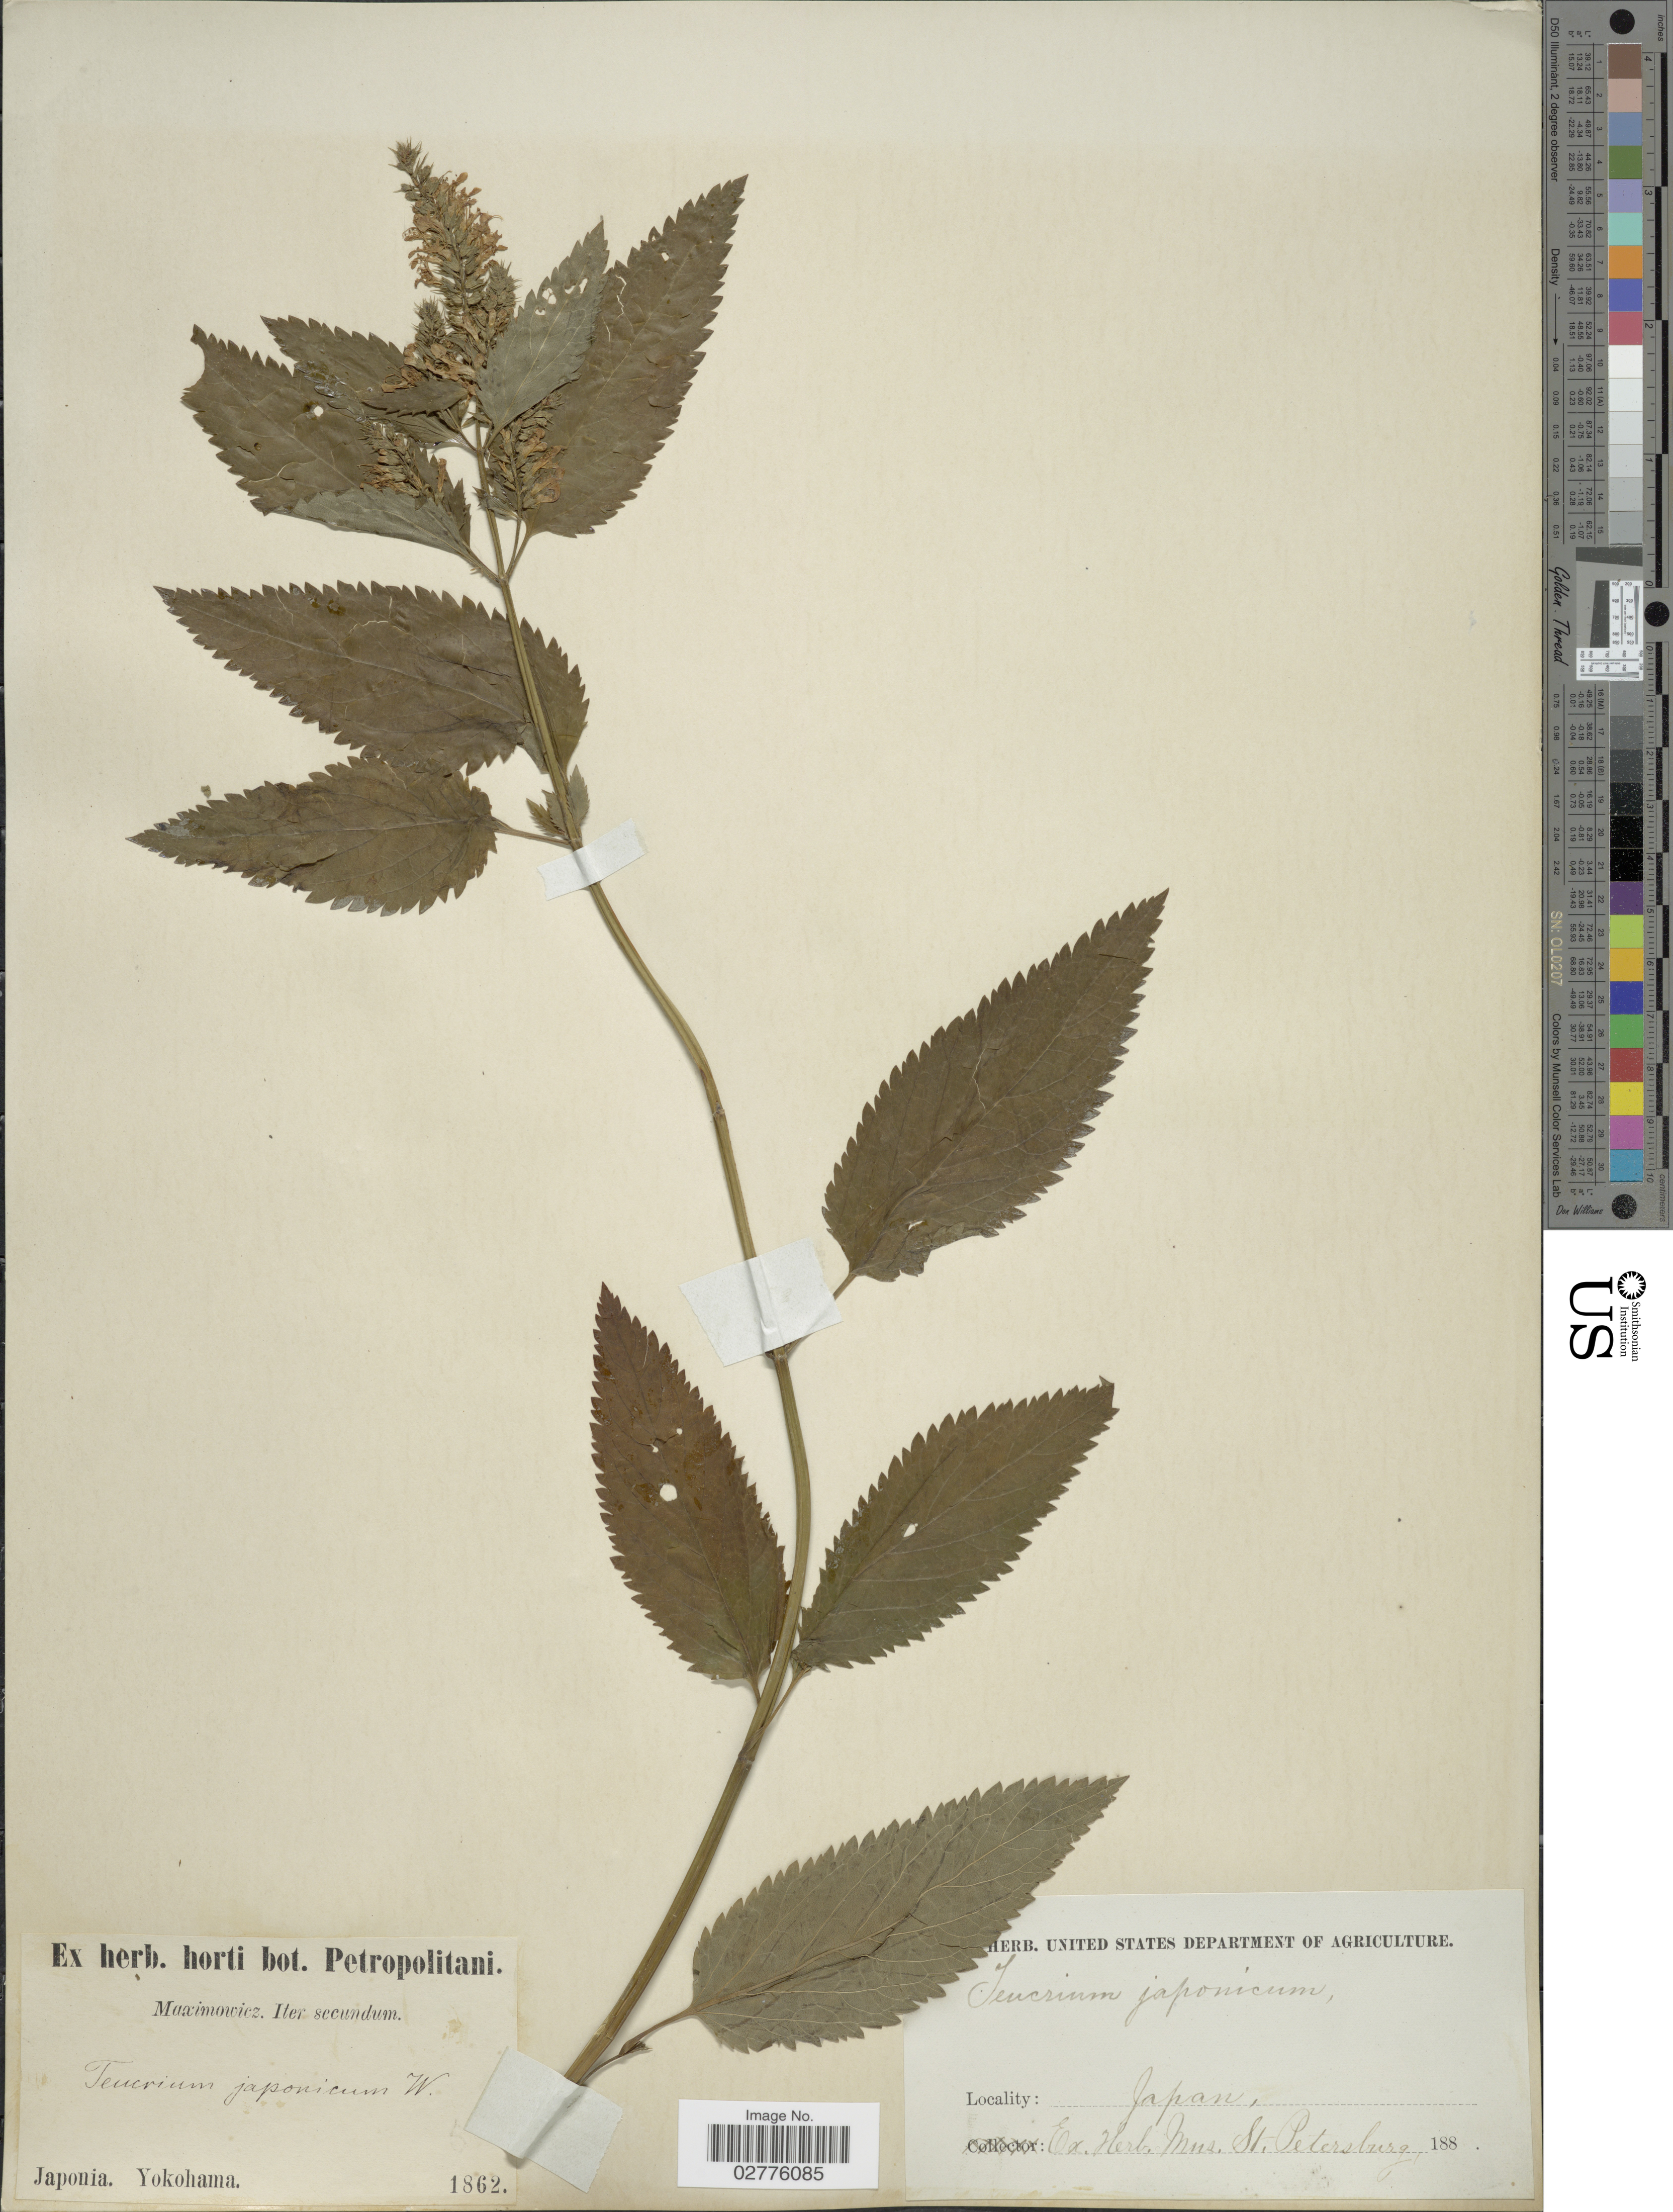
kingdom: Plantae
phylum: Tracheophyta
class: Magnoliopsida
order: Lamiales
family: Lamiaceae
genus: Teucrium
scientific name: Teucrium japonicum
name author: Houtt.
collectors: Maximowicz, --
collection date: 1862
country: Japan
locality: Yokohama